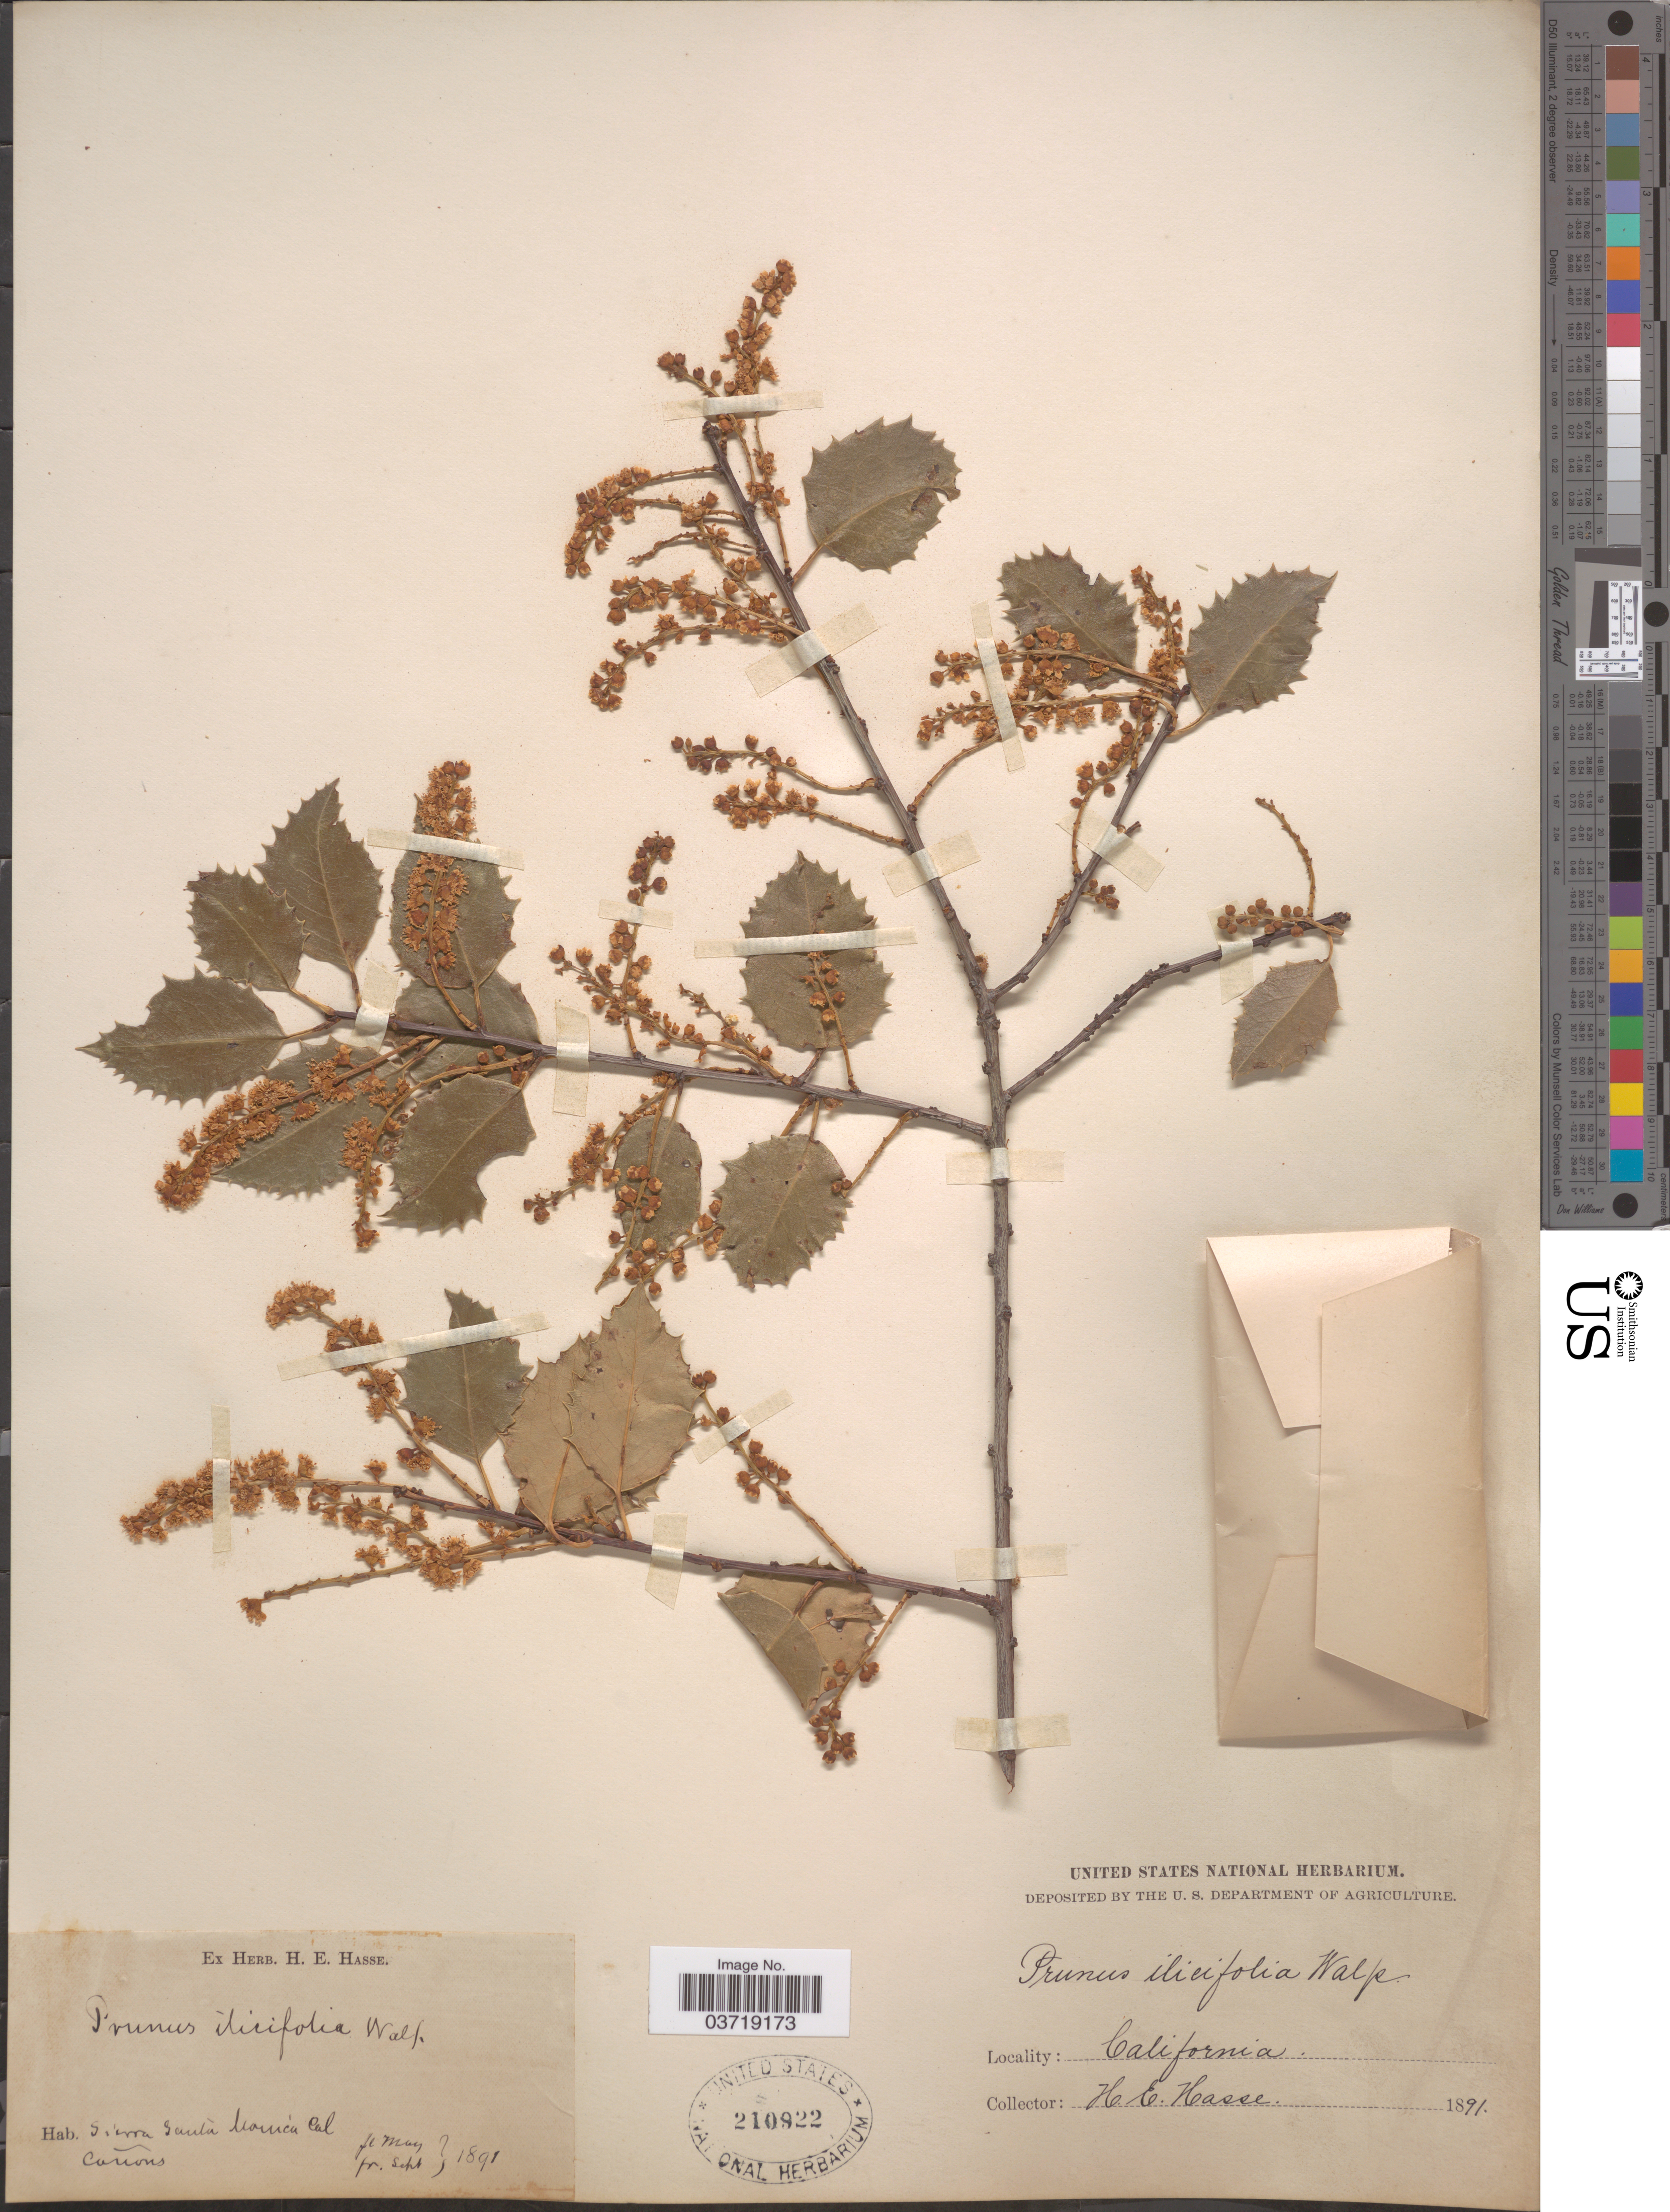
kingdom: Plantae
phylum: Tracheophyta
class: Magnoliopsida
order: Rosales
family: Rosaceae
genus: Prunus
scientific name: Prunus ilicifolia var. ilicifolia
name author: (Nutt. ex Hook. & Arn.) D. Dietr.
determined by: Strong, Mark T., (BOT), Smithsonian Institution - National Museum of Natural History (UNITED STATES)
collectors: H. E. Hasse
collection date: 1891-05/1891-09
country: United States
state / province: California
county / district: Los Angeles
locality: Sierra Santa Monica. Cañons.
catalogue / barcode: US 210822